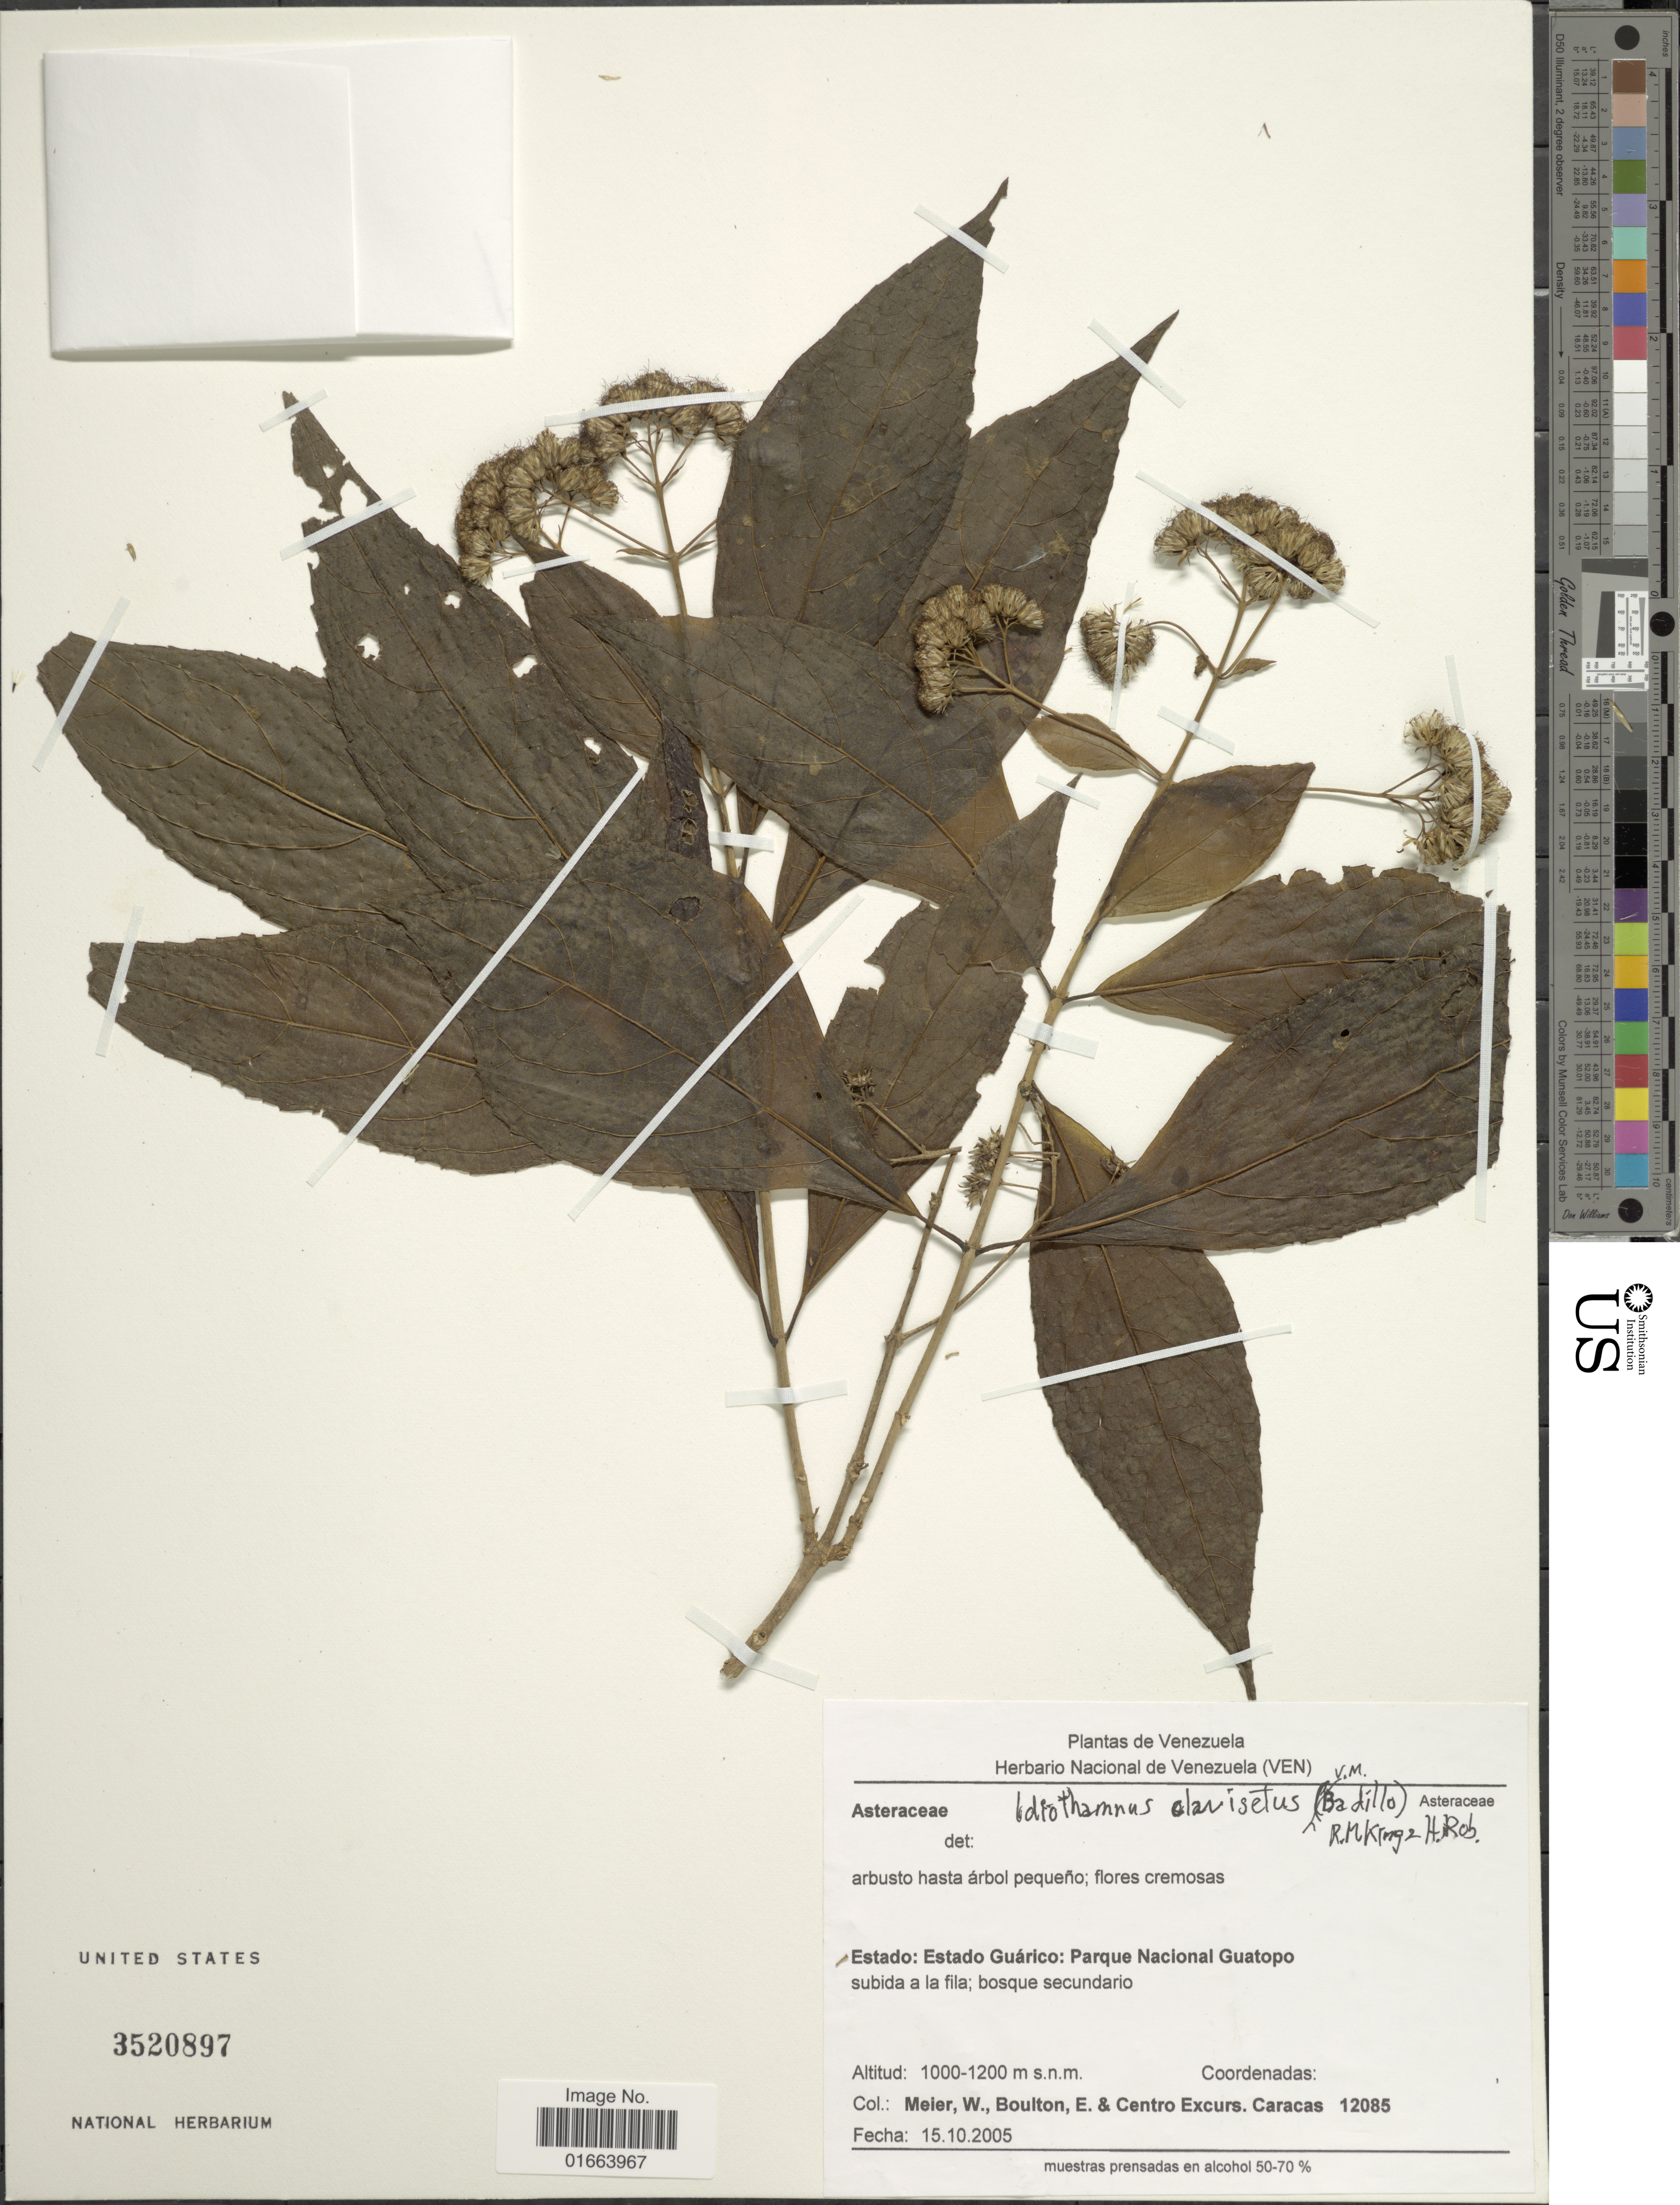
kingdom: Plantae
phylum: Tracheophyta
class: Magnoliopsida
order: Asterales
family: Asteraceae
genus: Idiothamnus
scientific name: Idiothamnus clavisetus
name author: (V.M. Badillo) R.M. King & H. Rob.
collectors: W. Meier, E. Boulton & Centro Excurs. Caracas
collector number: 12085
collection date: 2005-10-15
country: Venezuela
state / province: Guárico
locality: Parque Nacional Guatapo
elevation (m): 1000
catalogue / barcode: US 3520897